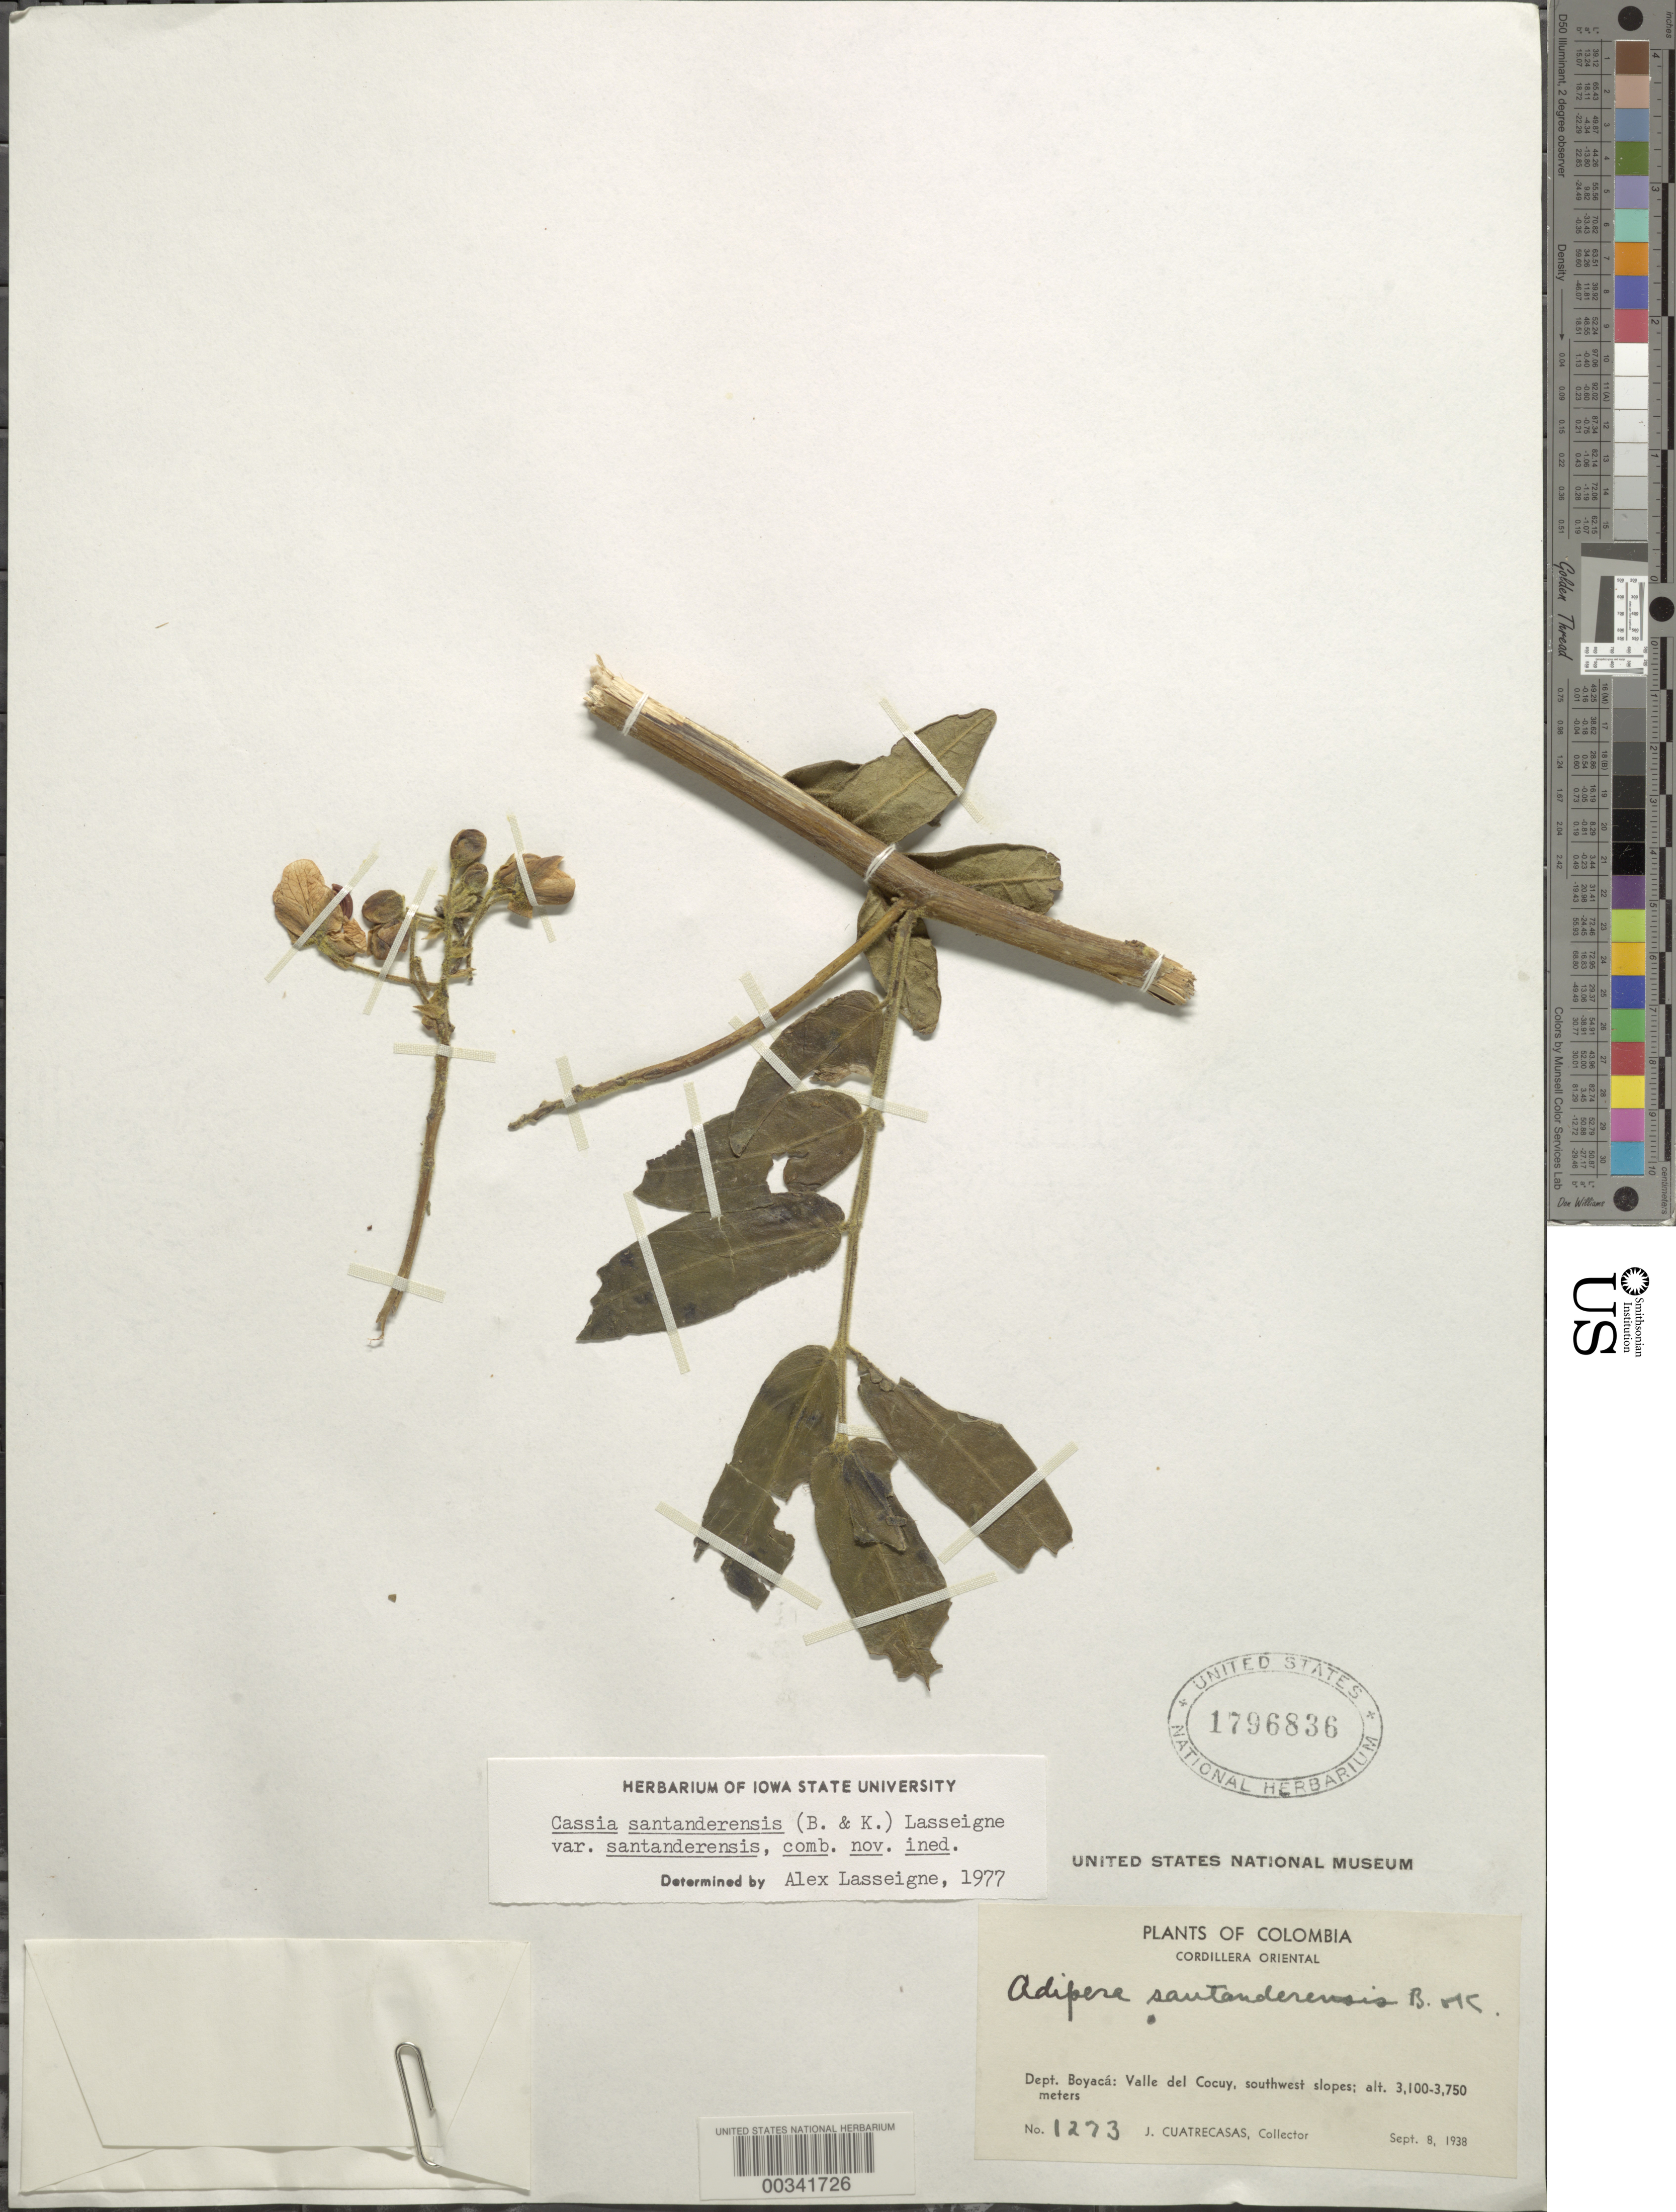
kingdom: Plantae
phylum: Tracheophyta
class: Magnoliopsida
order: Fabales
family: Fabaceae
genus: Senna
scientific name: Senna santanderensis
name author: (Britton & Killip) H.S. Irwin & Barneby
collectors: J. Cuatrecasas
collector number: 1273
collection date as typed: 08 Sep 1938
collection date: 1938-09-08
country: Colombia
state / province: Boyacá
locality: Valle del Cocuy, SW slopes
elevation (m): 3100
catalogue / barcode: US 1796836